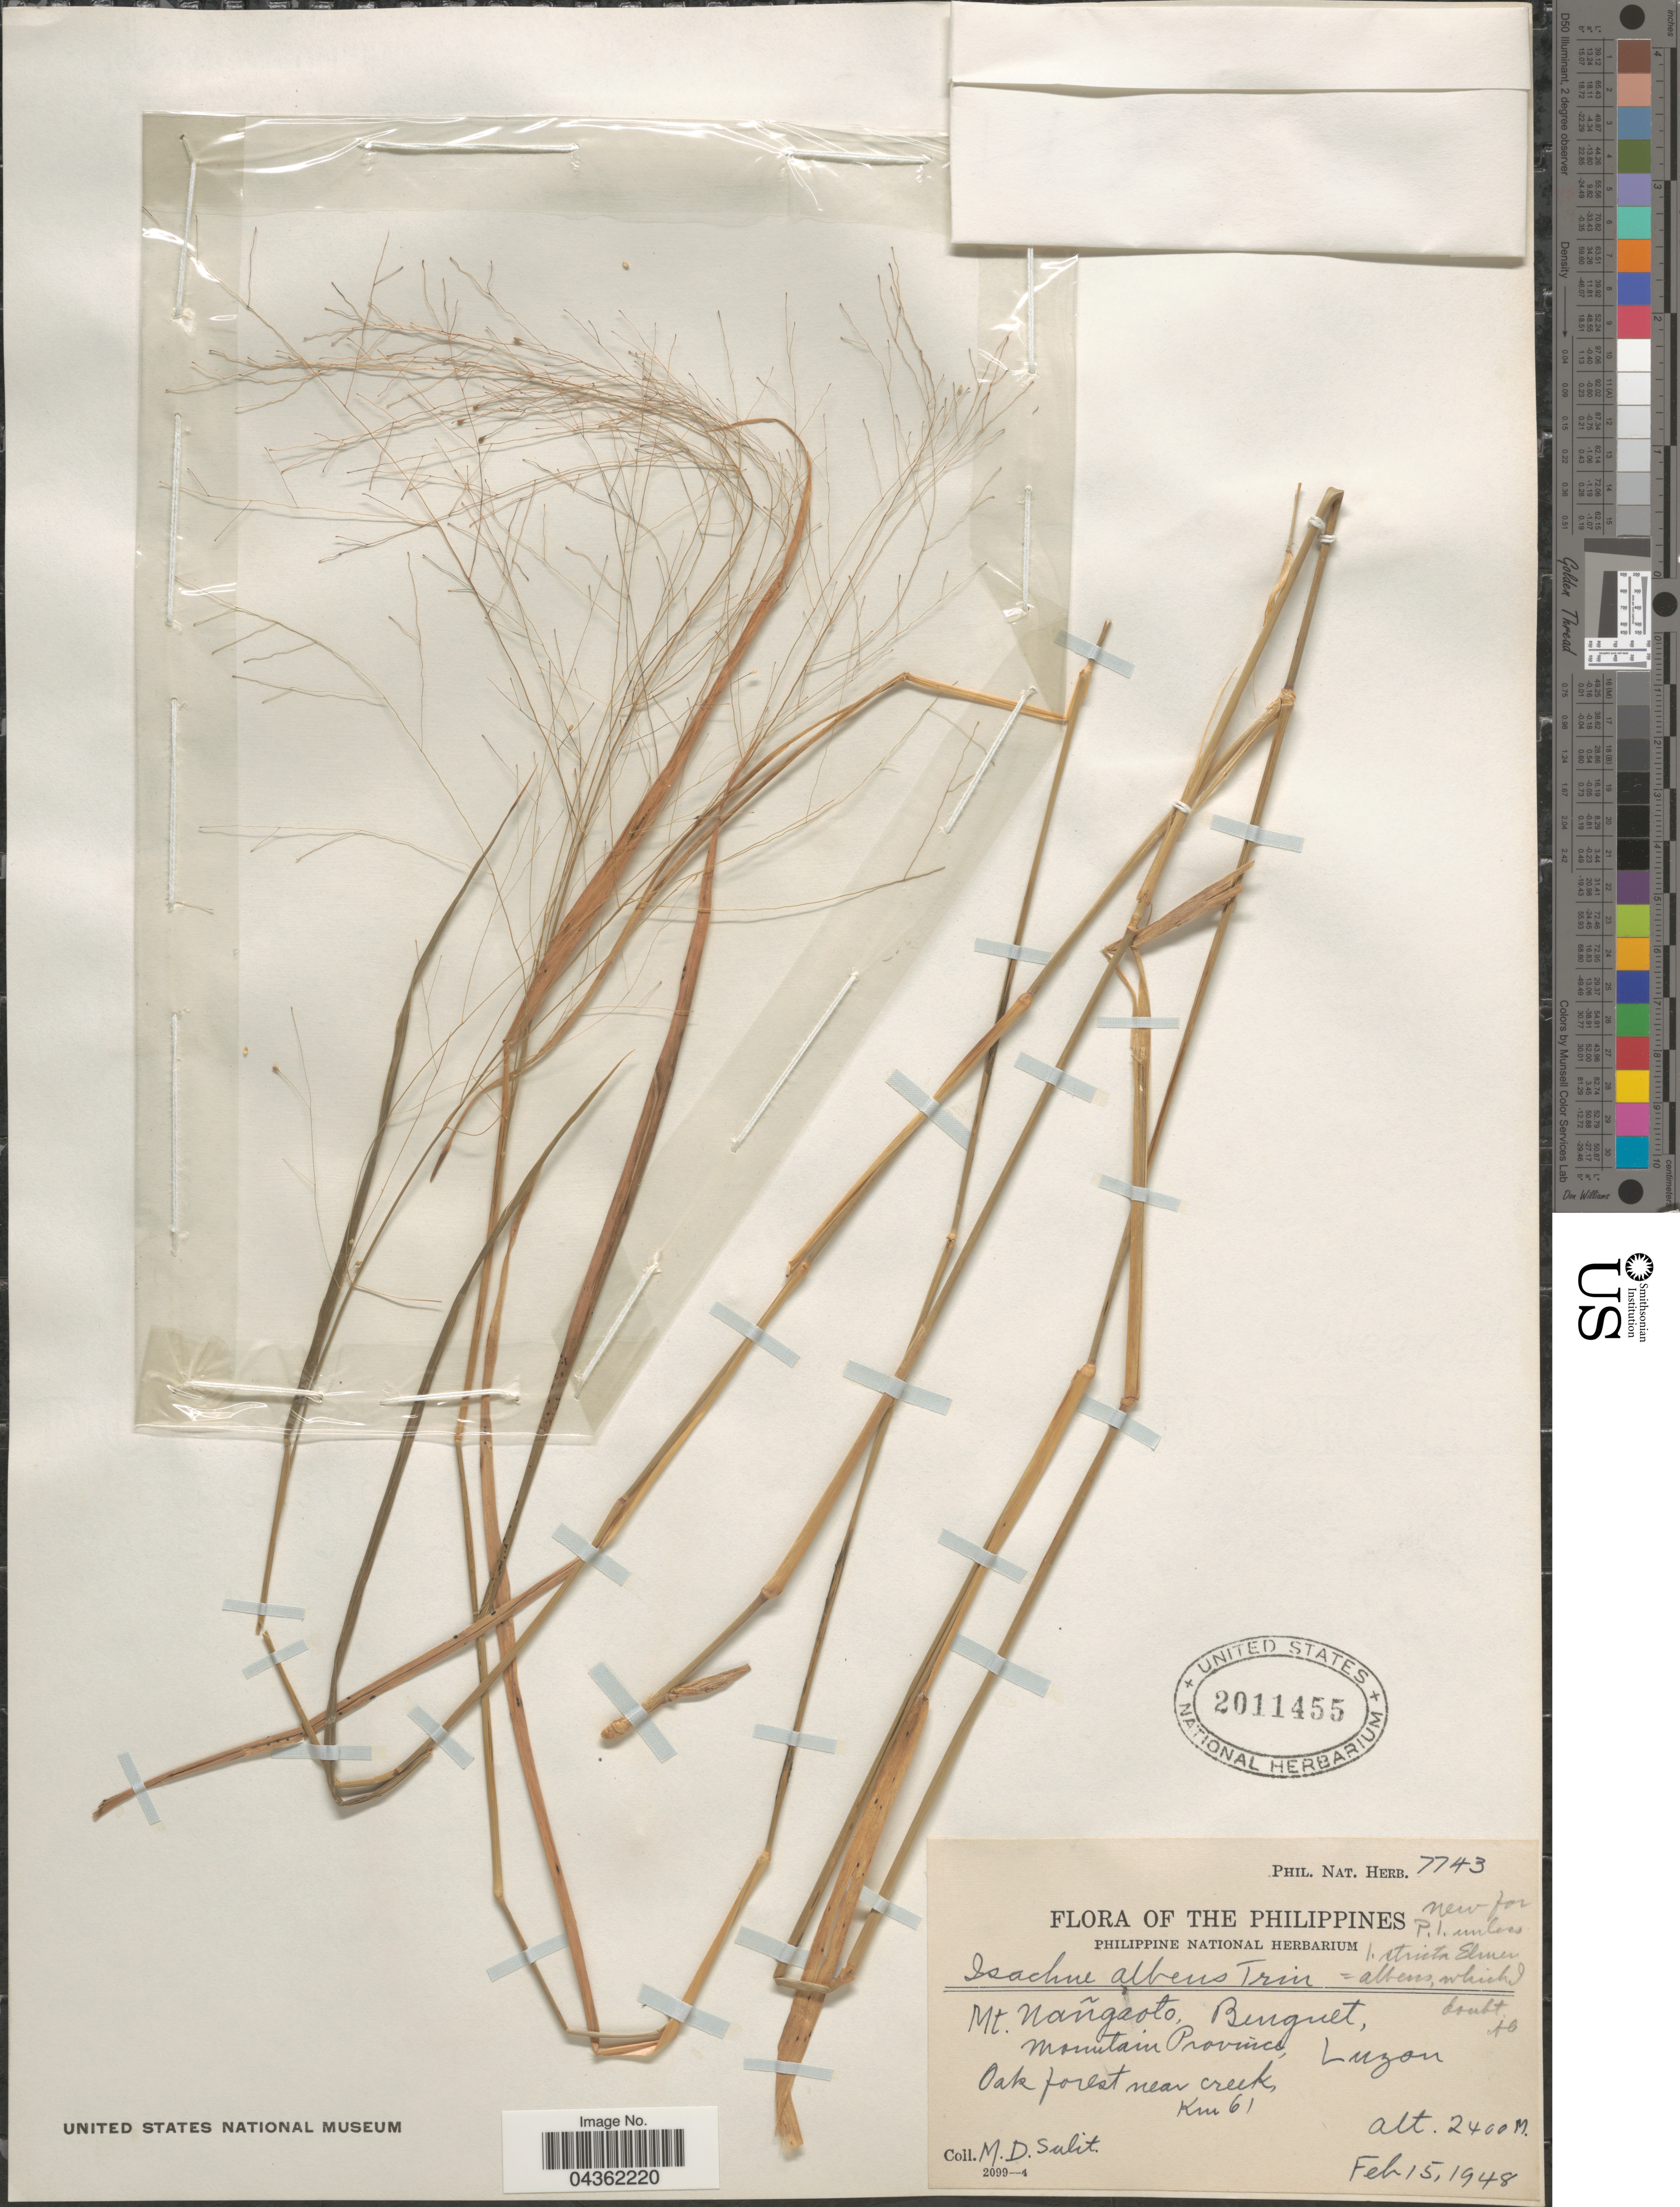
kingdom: Plantae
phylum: Tracheophyta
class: Liliopsida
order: Poales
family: Poaceae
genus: Isachne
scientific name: Isachne albens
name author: Trin.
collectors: M. Sulit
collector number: Phil. Nat. Herb. 7743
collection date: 1948-02-15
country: Philippines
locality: Mt. Nañgaoto, Benguet, Mountain Province, Luzon. Oak forest near creek, Km 61.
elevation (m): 2400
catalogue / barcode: US 2011455